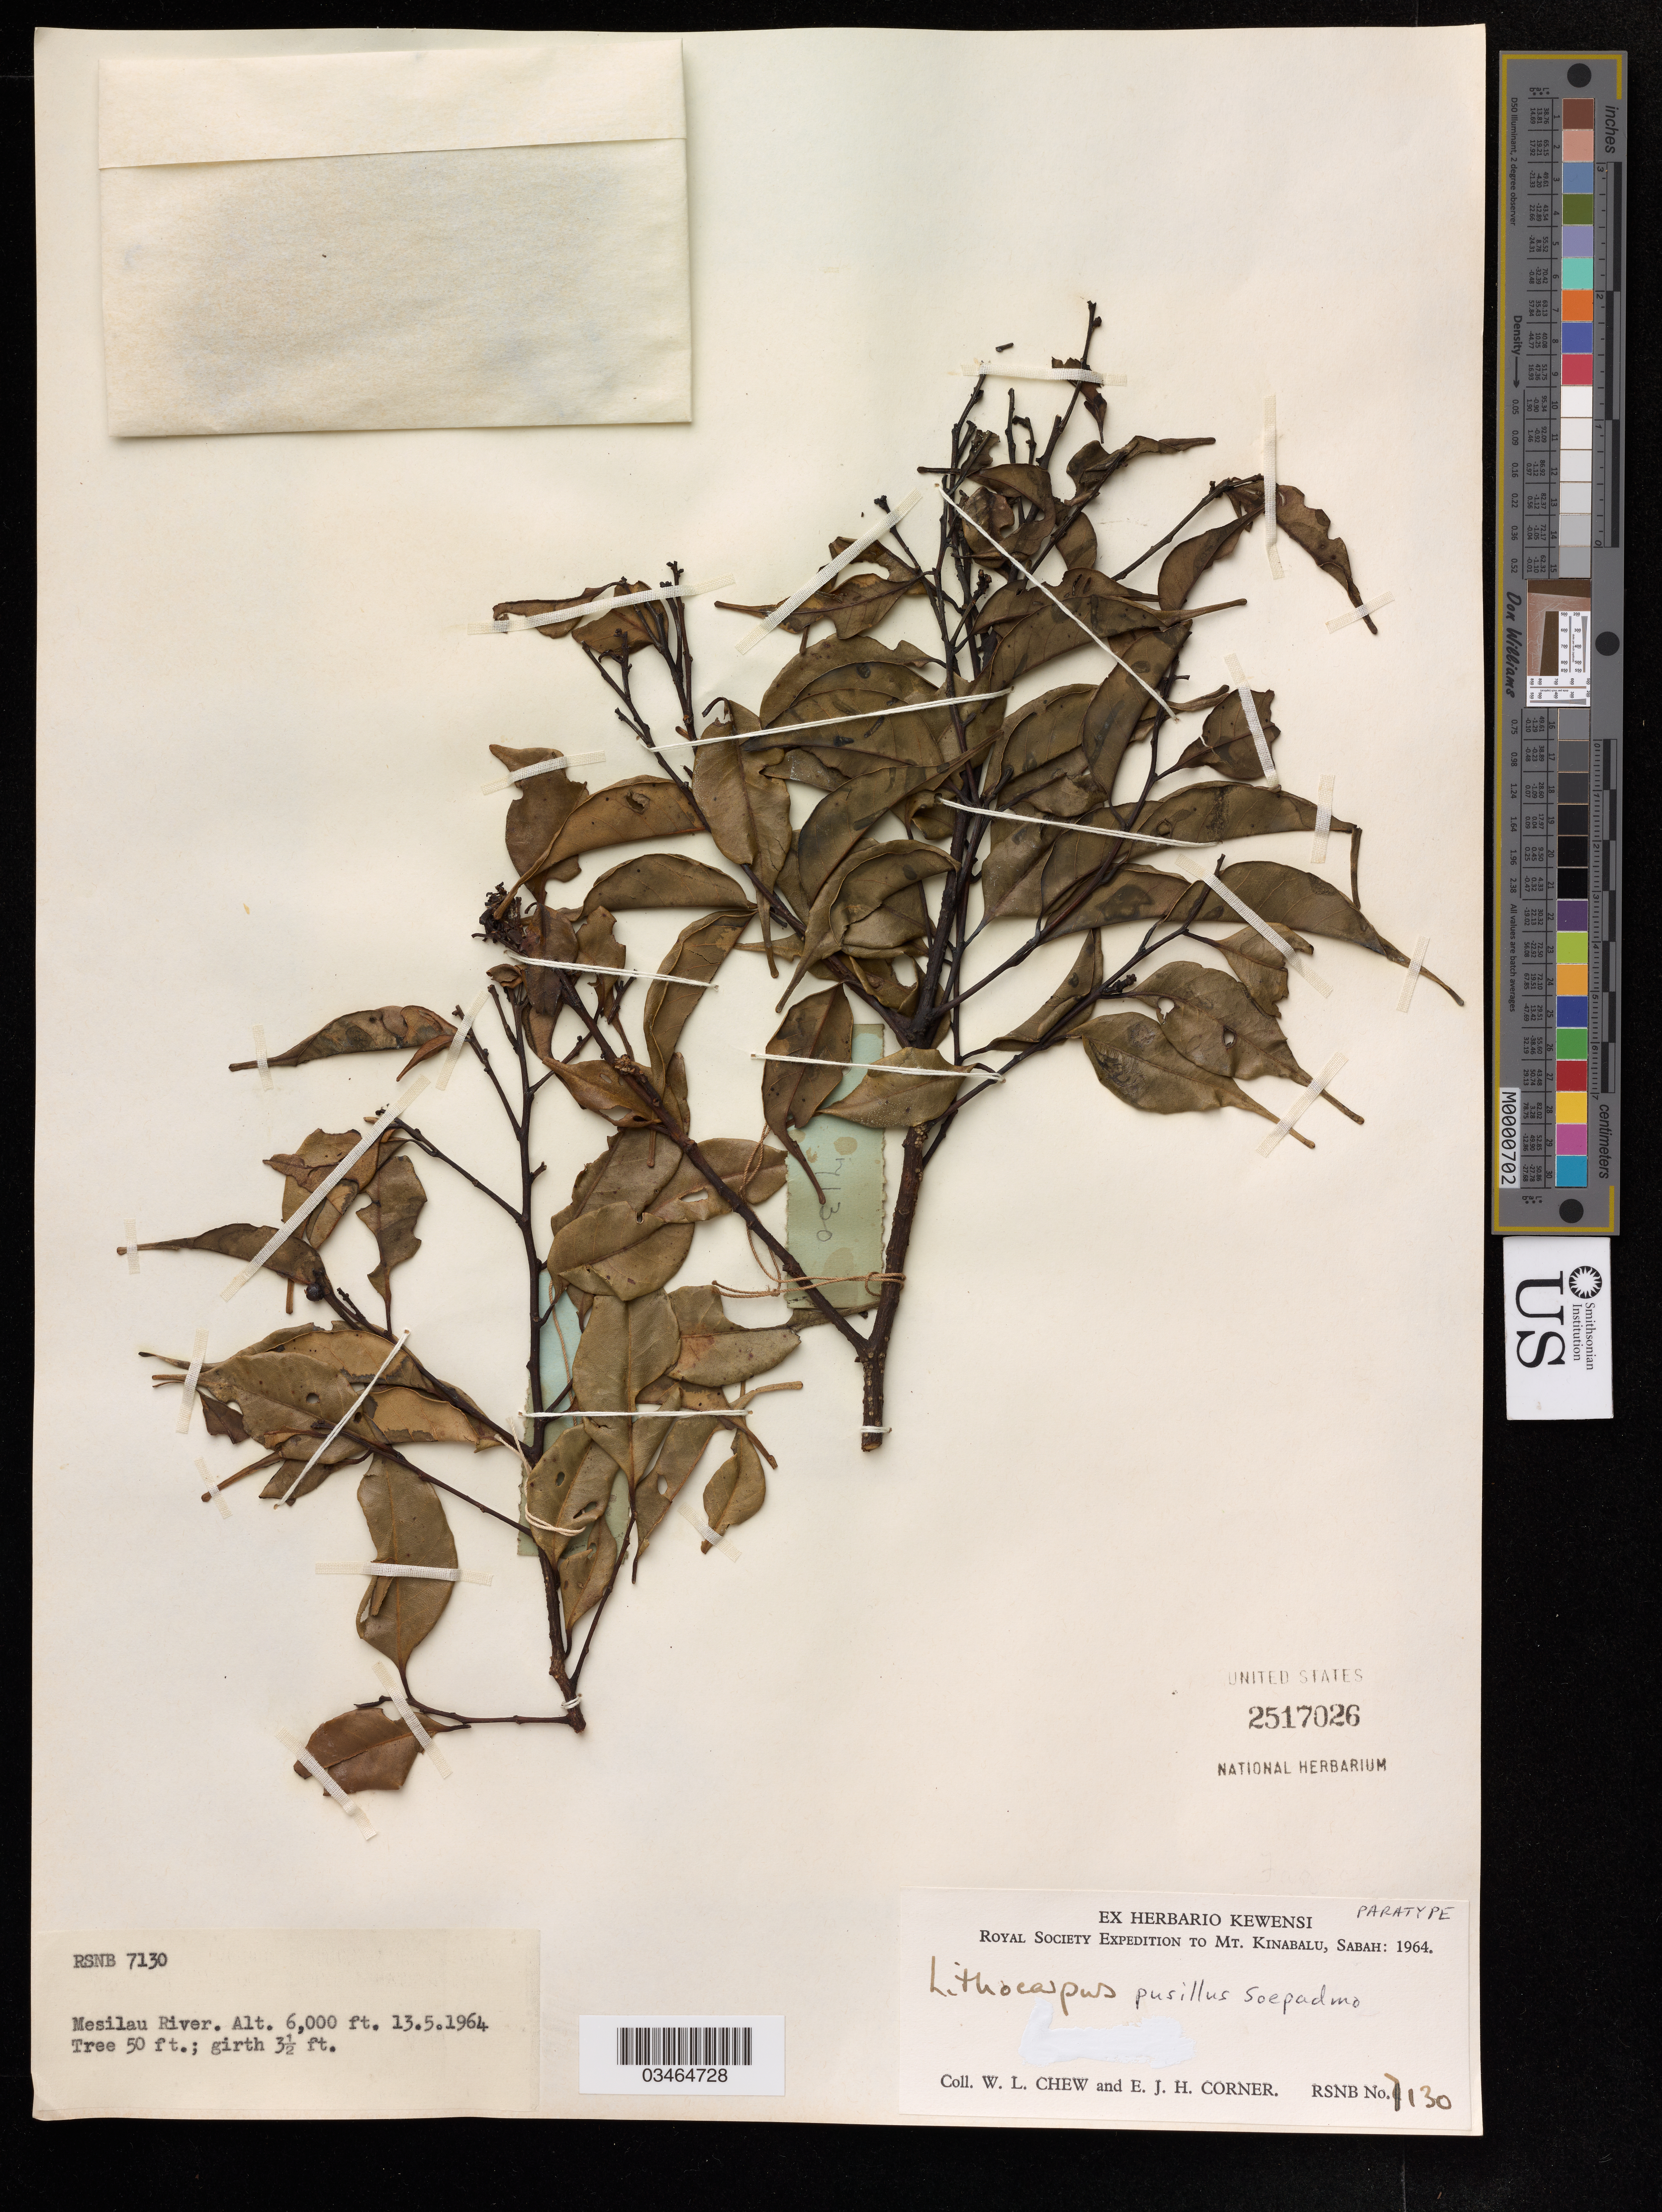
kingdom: Plantae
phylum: Tracheophyta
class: Magnoliopsida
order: Fagales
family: Fagaceae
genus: Lithocarpus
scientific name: Lithocarpus pusillus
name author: Soepadmo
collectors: W. Chew & E. Corner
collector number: RSNB 7130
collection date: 1964-05-13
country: Malaysia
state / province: Sabah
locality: Mt. Kinabalu.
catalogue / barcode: US 2517026